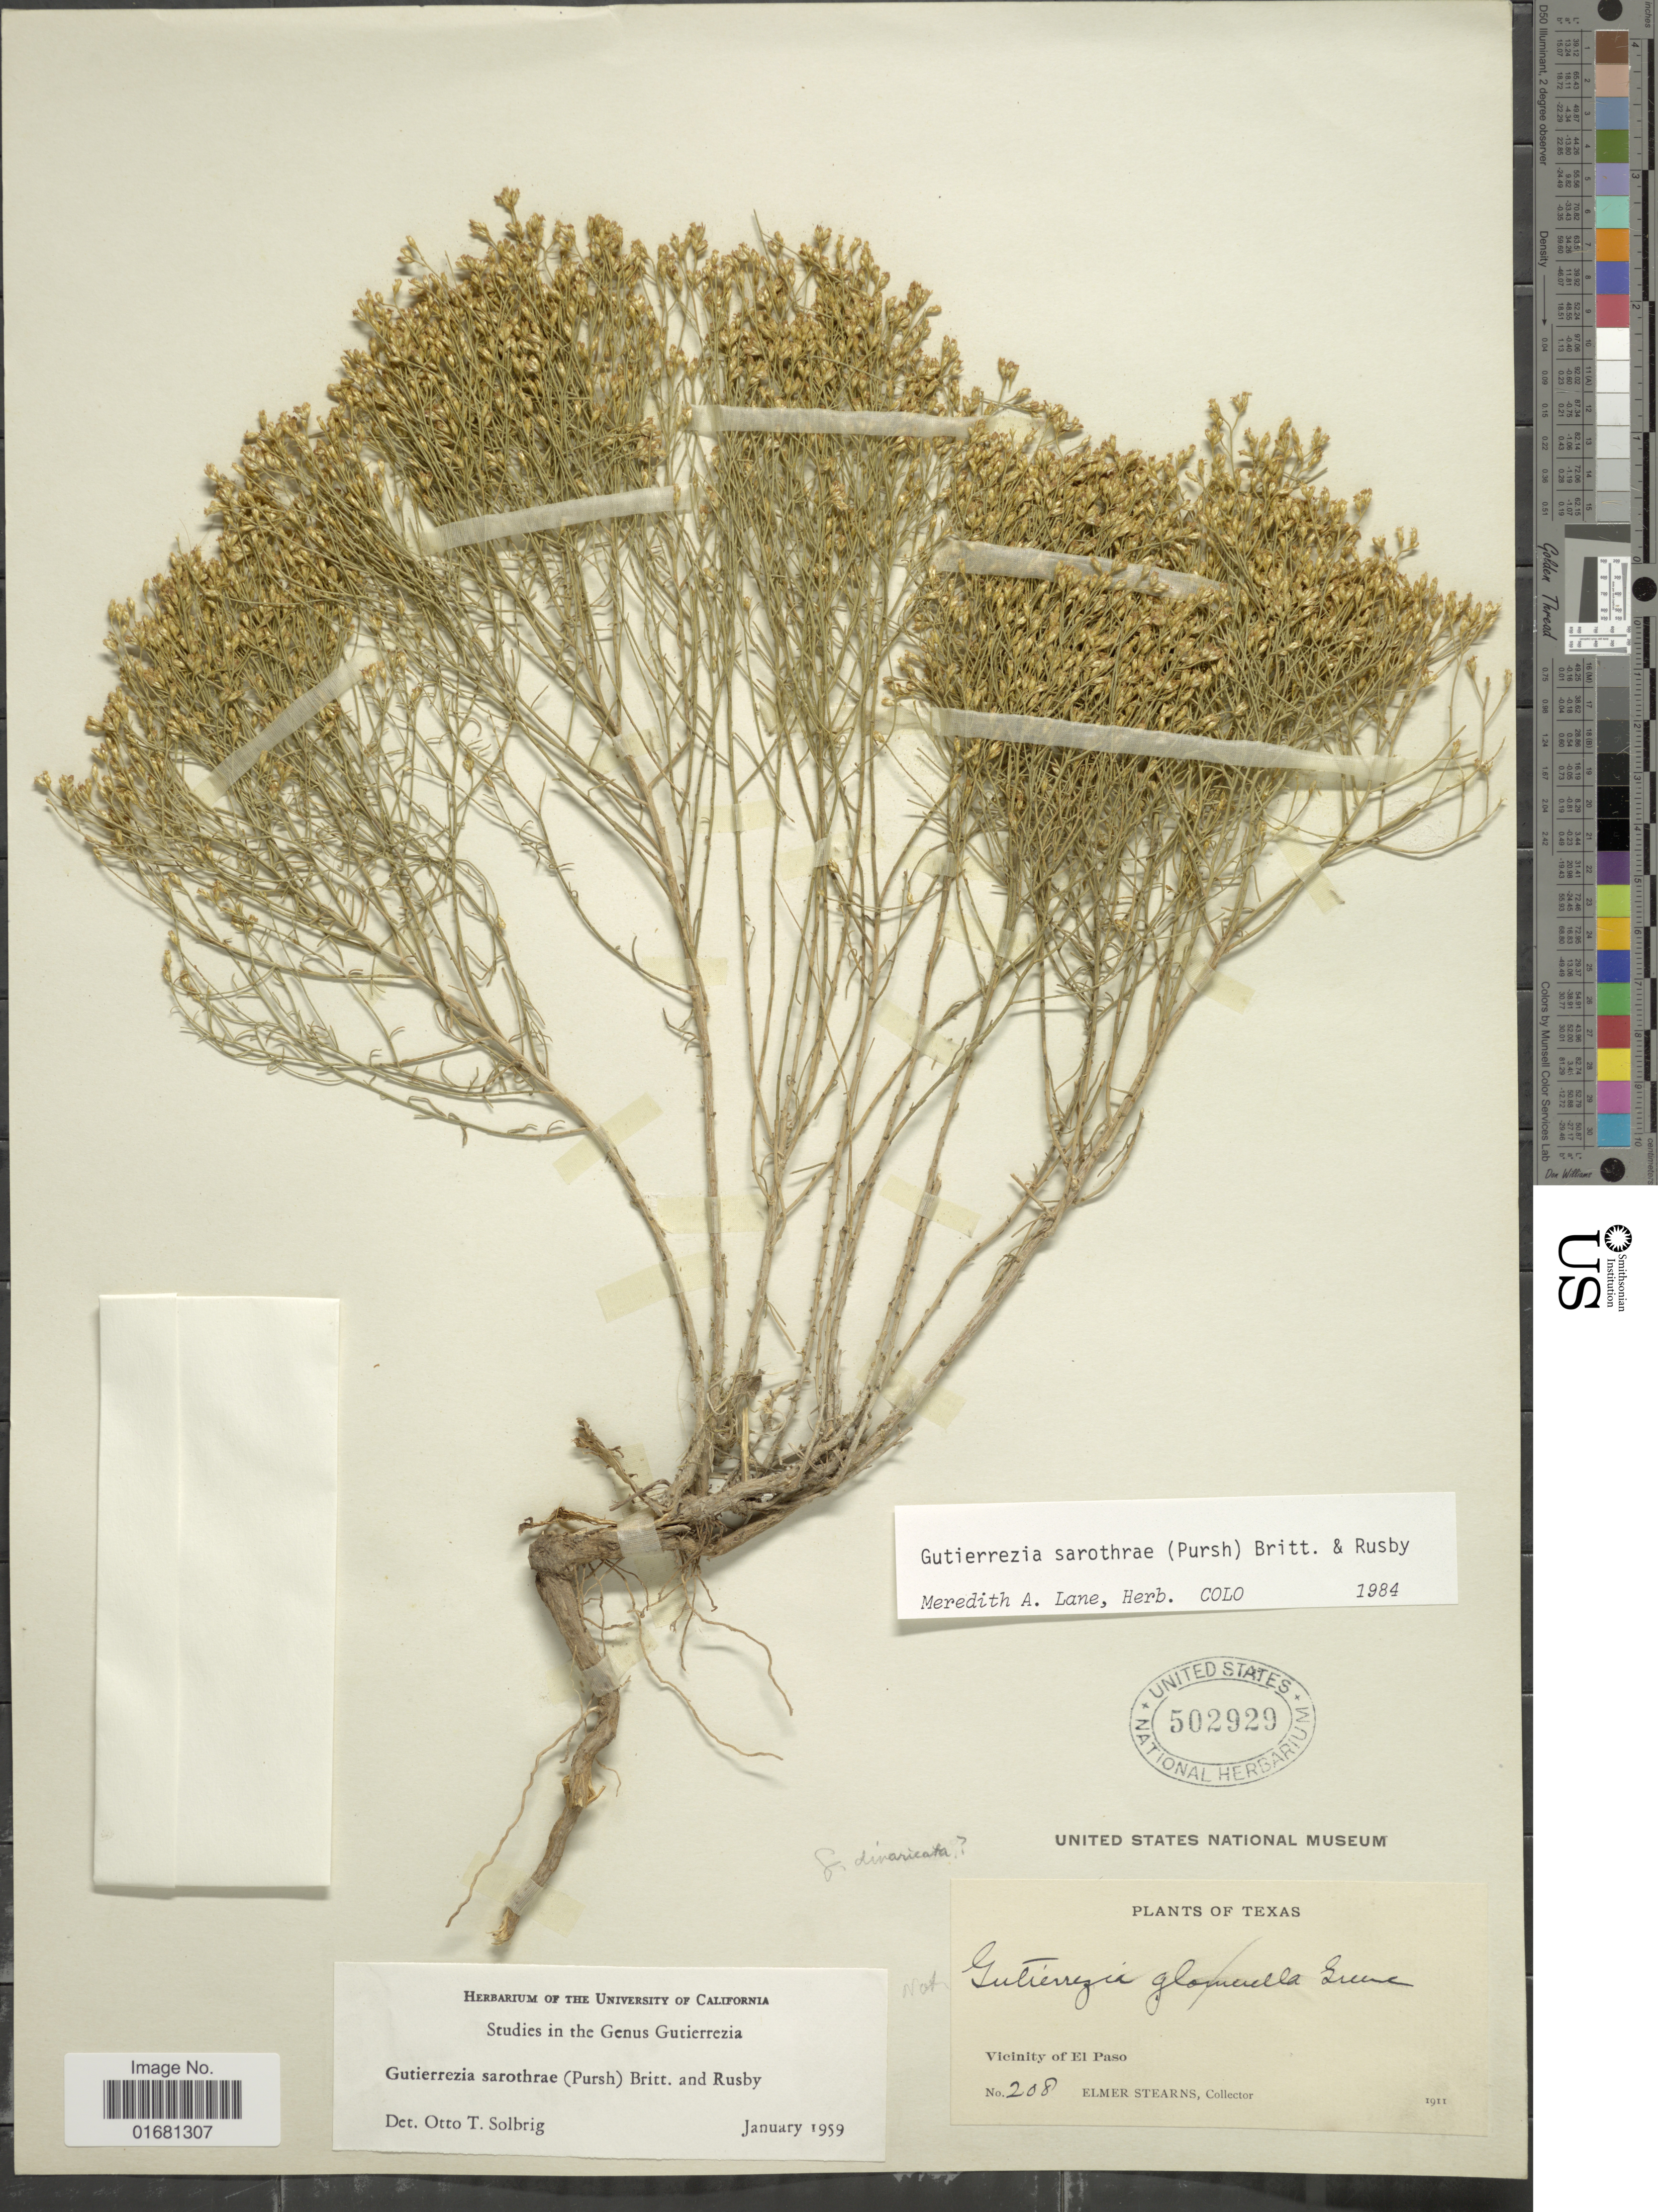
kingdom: Plantae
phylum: Tracheophyta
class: Magnoliopsida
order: Asterales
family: Asteraceae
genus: Gutierrezia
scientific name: Gutierrezia sarothrae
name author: (Pursh) Britton & Rusby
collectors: E. Stearns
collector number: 208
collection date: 1911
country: United States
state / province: Texas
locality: Texas. Vicinity of El Paso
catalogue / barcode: US 502929